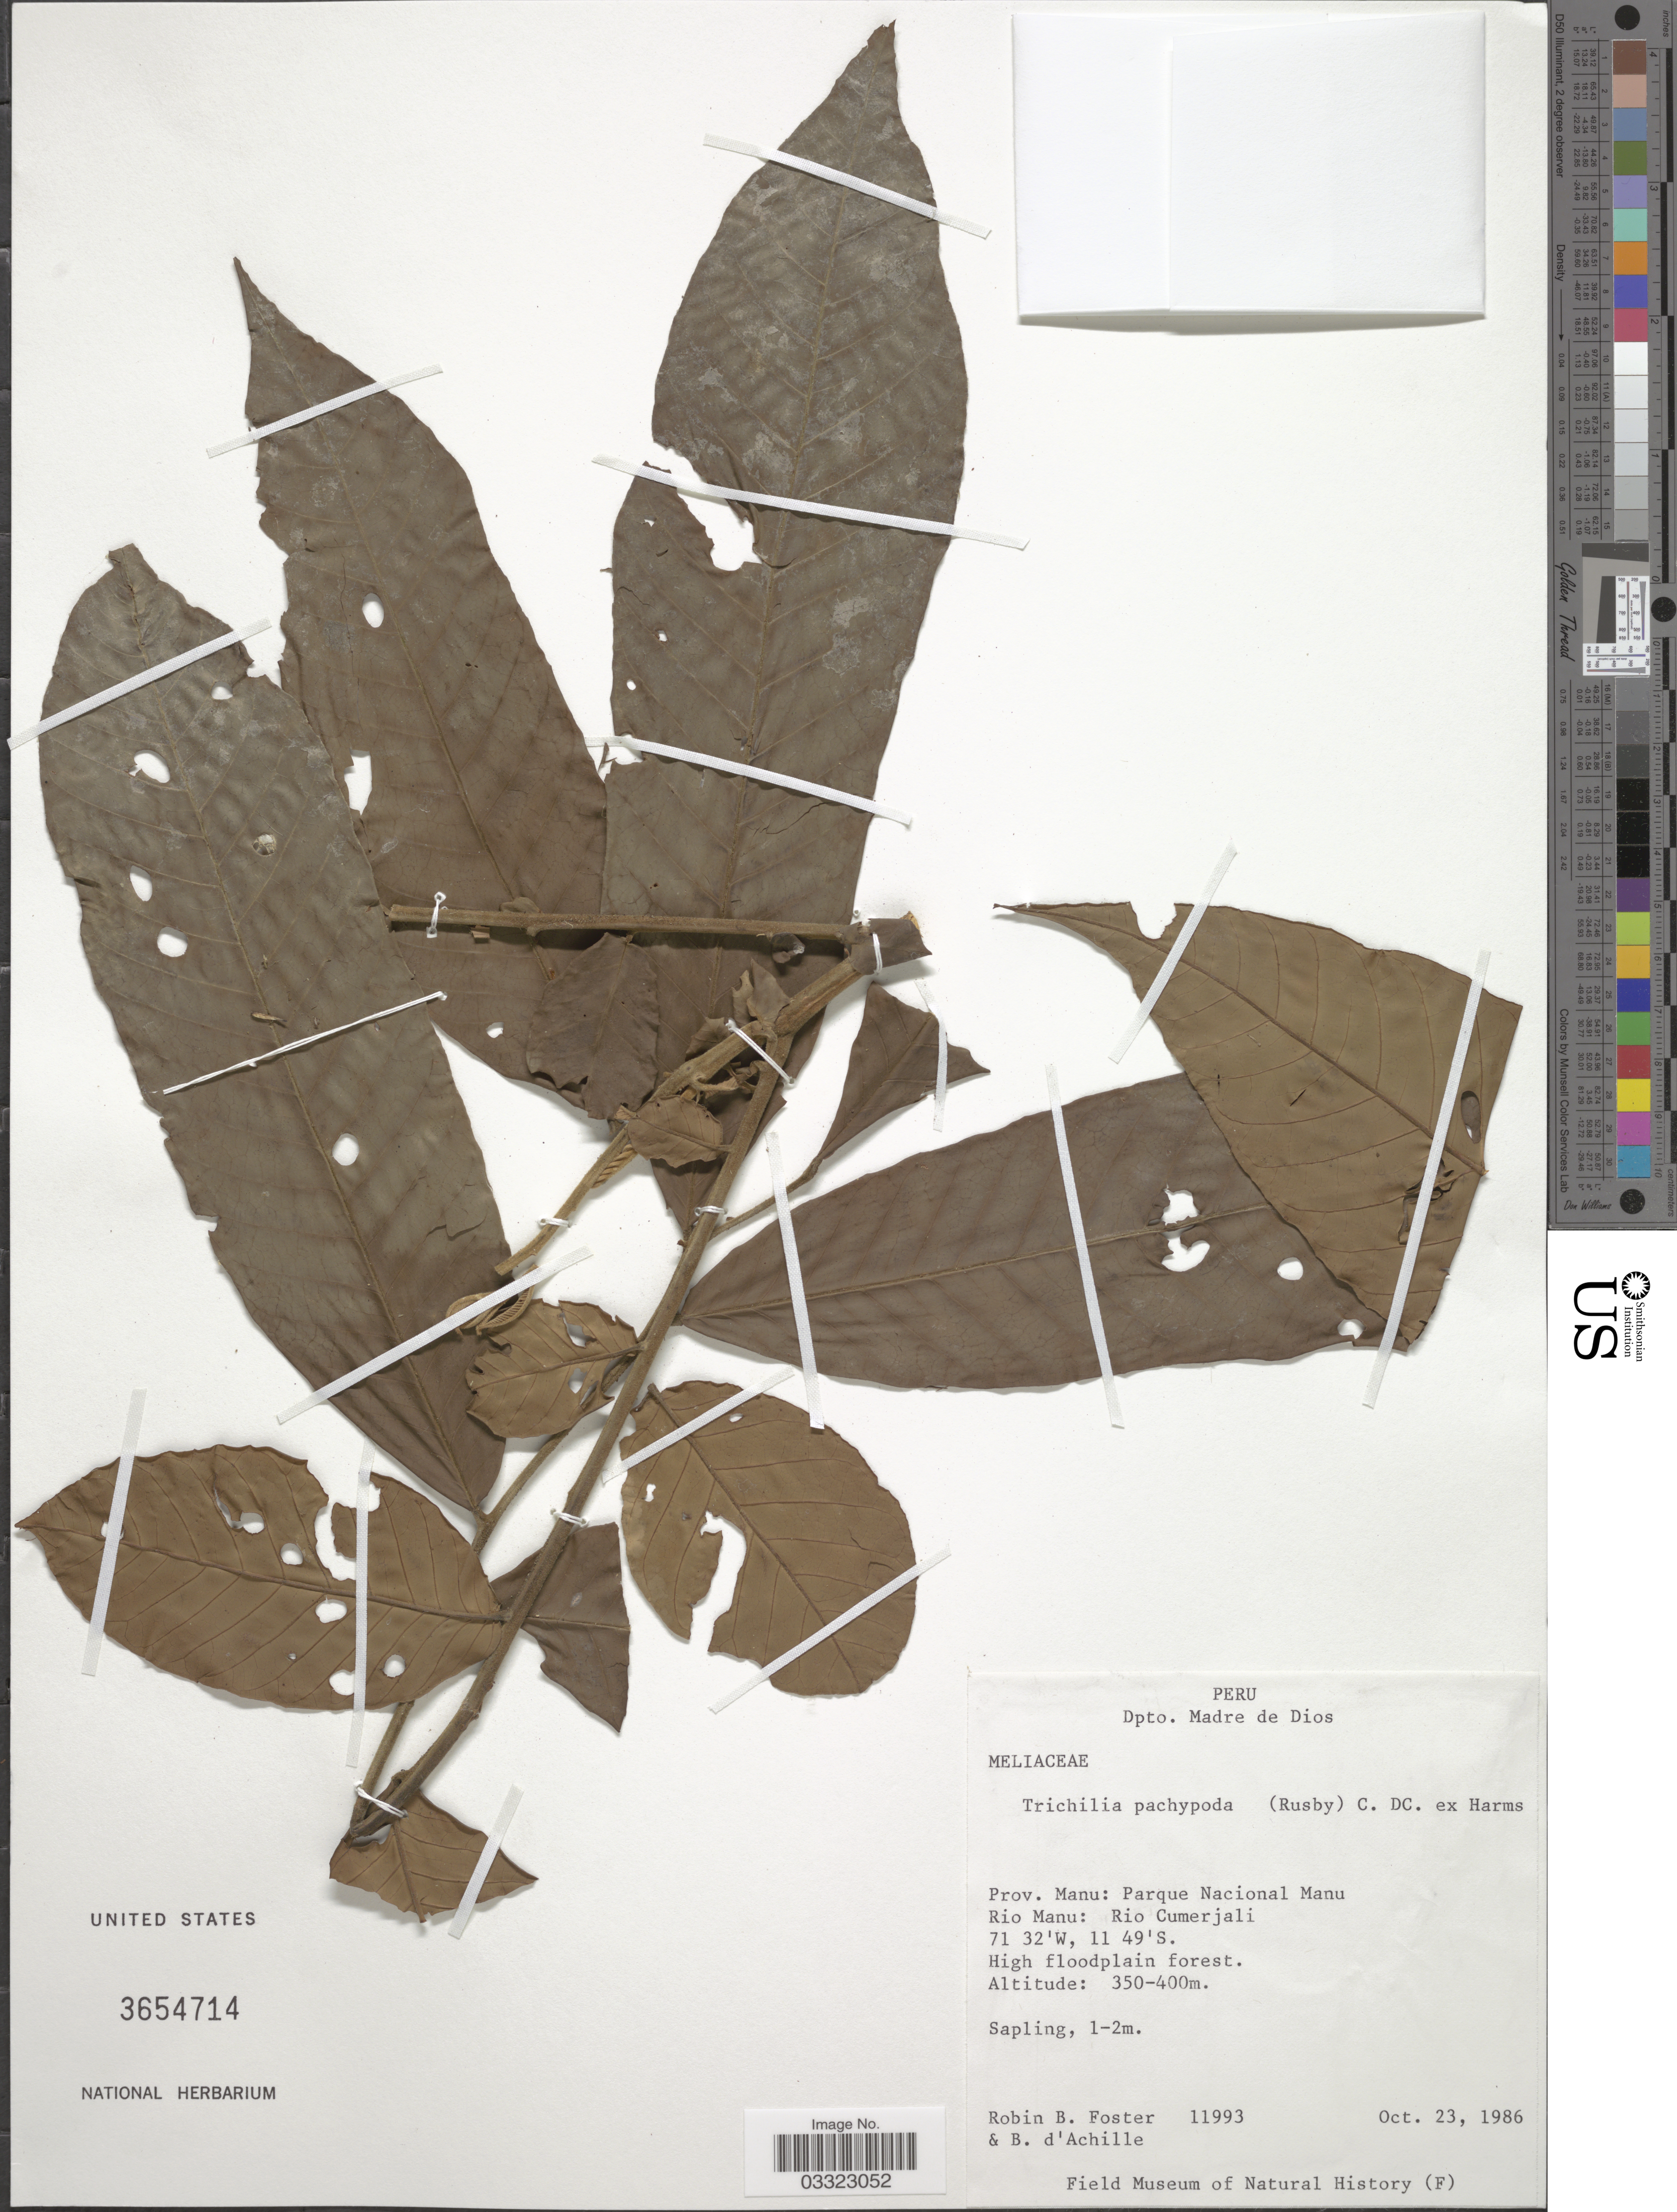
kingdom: Plantae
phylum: Tracheophyta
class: Magnoliopsida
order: Sapindales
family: Meliaceae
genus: Trichilia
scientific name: Trichilia pachypoda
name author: (Rusby) C. DC. ex Harms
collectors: R. B. Foster & B. d'Achille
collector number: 11993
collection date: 1986-10-23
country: Peru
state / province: Madre de Dios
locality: Dpto. Madre de Dios, Prov. Manu: Parque Nacional Manu, Rio Manu: Rio Cumerjali.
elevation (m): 350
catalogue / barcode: US 3654714